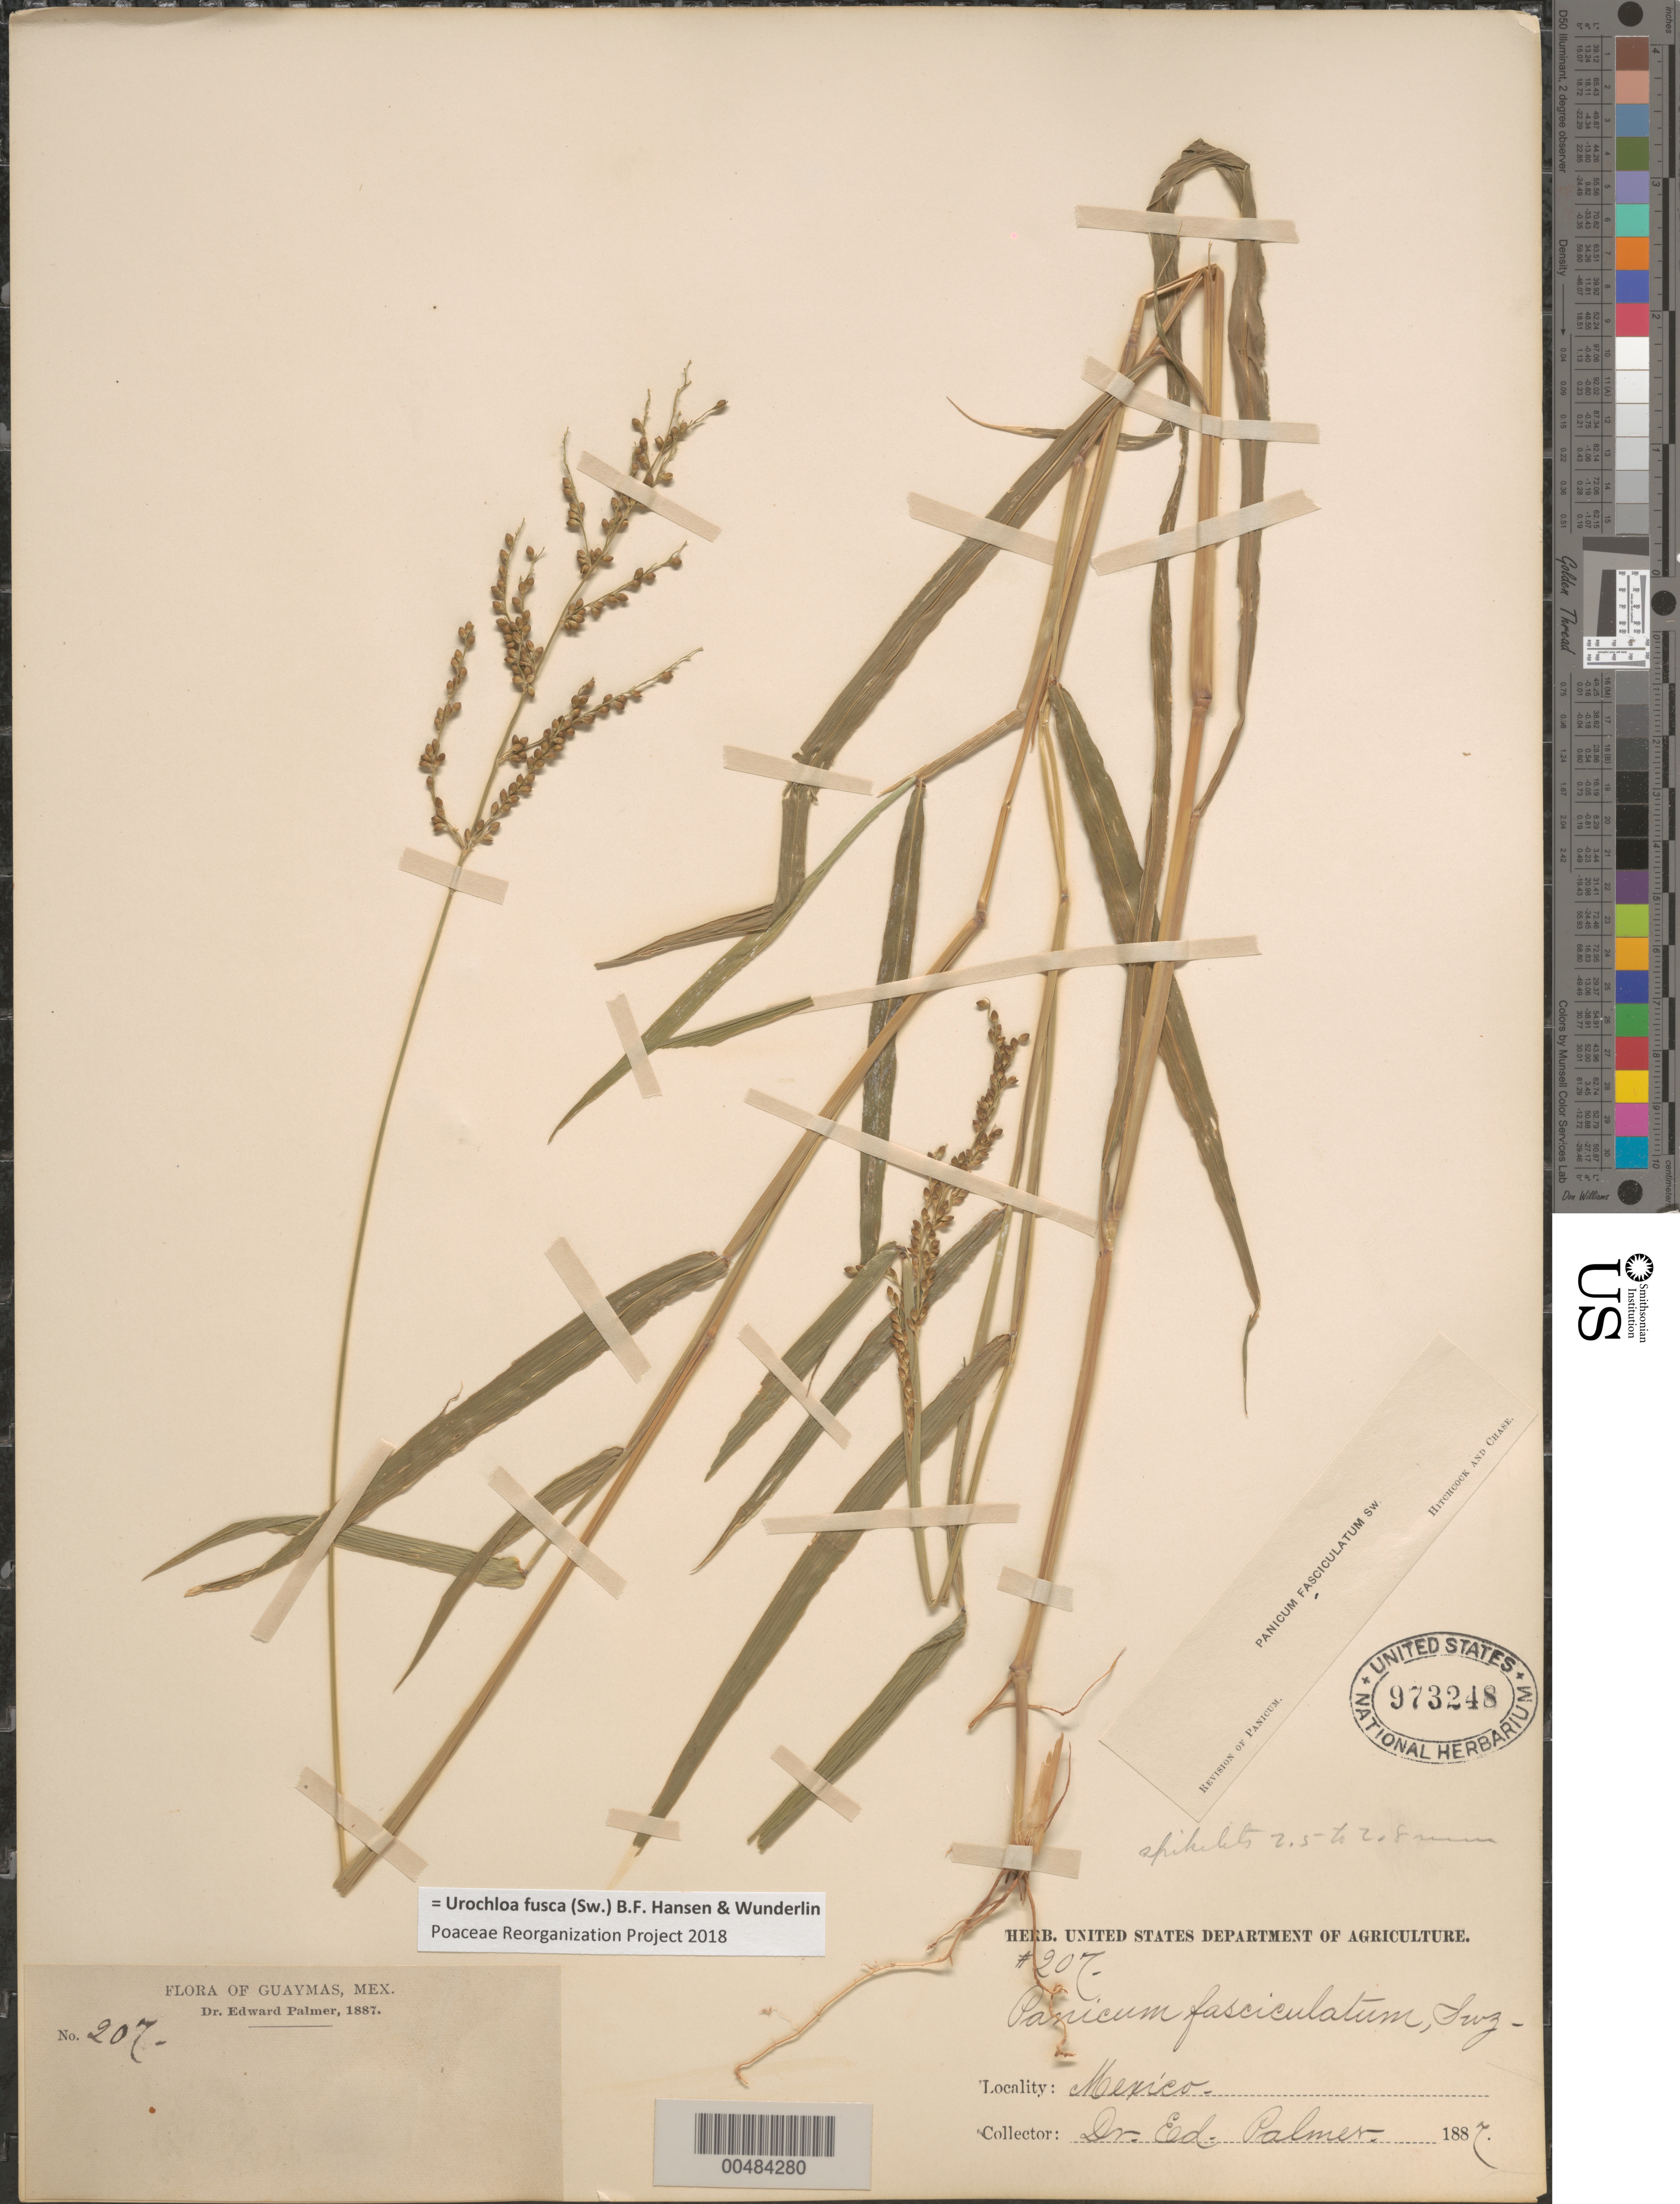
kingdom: Plantae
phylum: Tracheophyta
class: Liliopsida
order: Poales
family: Poaceae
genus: Urochloa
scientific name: Urochloa fusca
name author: (Sw.) B.F. Hansen & Wunderlin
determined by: Poaceae Reorganization Project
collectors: E. Palmer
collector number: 207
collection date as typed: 1887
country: Mexico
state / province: Sonora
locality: Guaymas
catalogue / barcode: US 973248